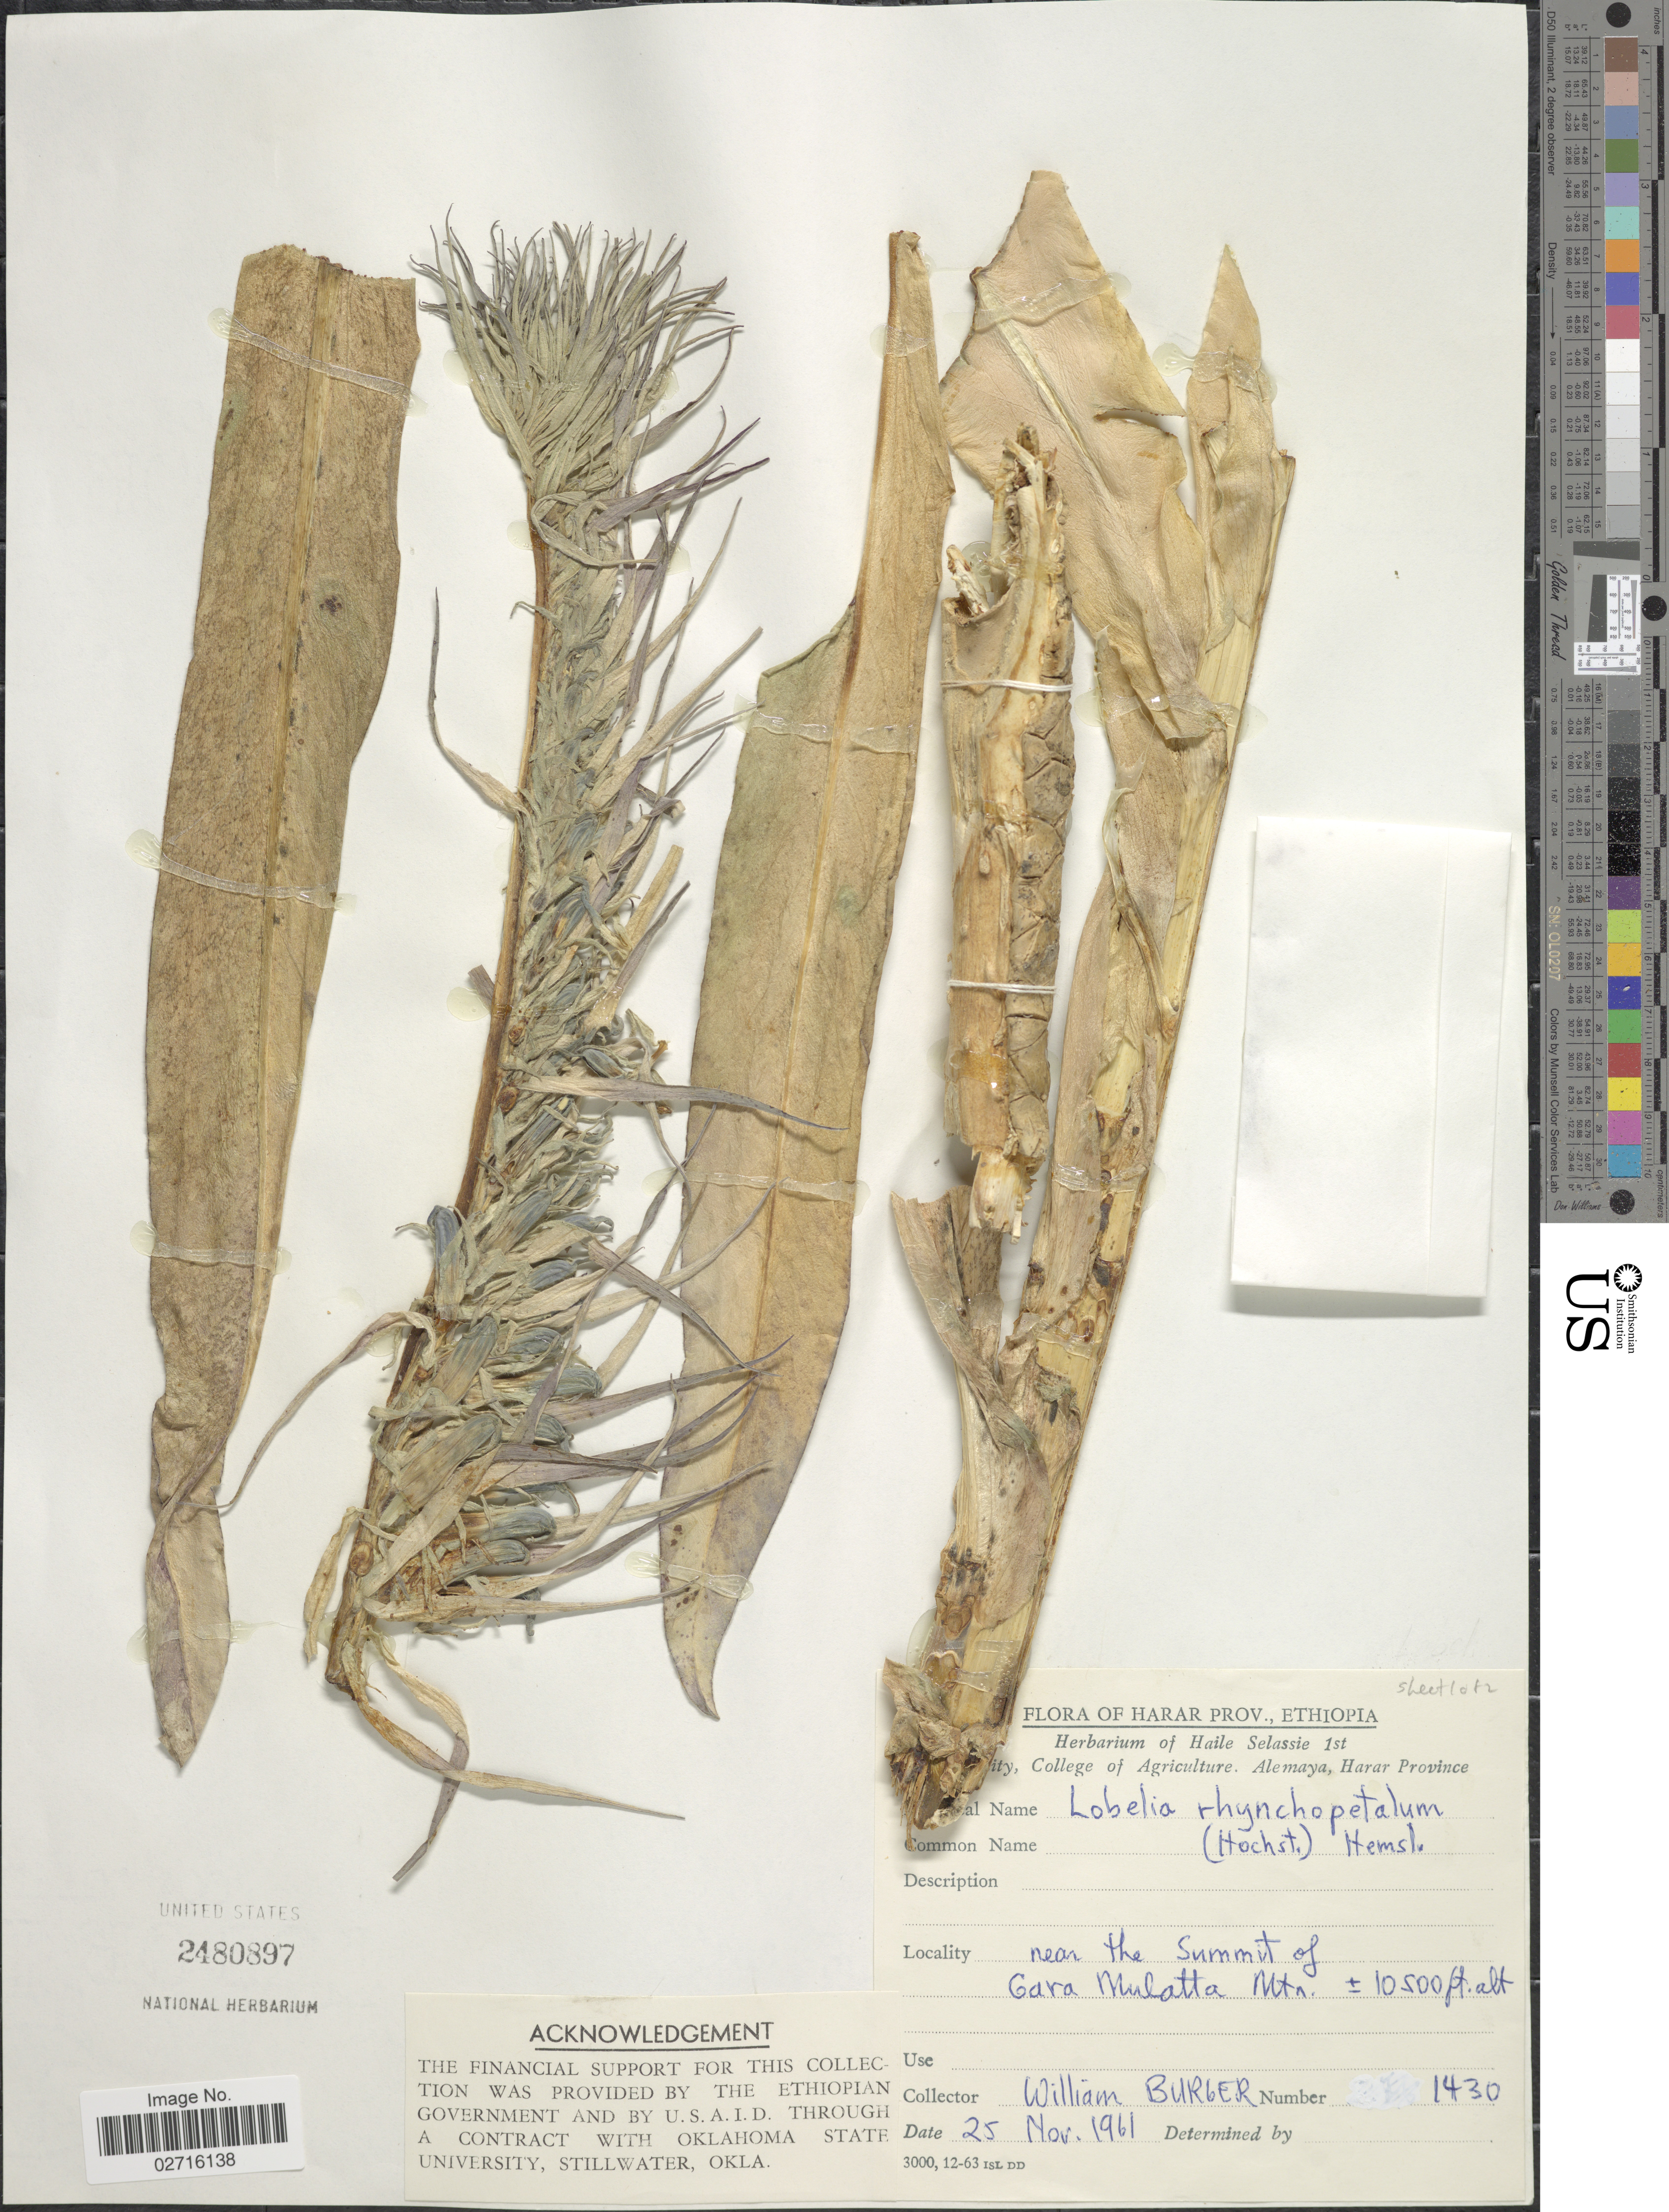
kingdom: Plantae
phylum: Tracheophyta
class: Magnoliopsida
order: Asterales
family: Campanulaceae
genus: Lobelia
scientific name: Lobelia rhynchopetalum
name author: Hemsl.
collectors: W. Burger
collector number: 1430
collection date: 1961-11-25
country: Ethiopia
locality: Harar Prov., near the summit of Gara Mulata Mtn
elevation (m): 3200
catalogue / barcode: US 2480897